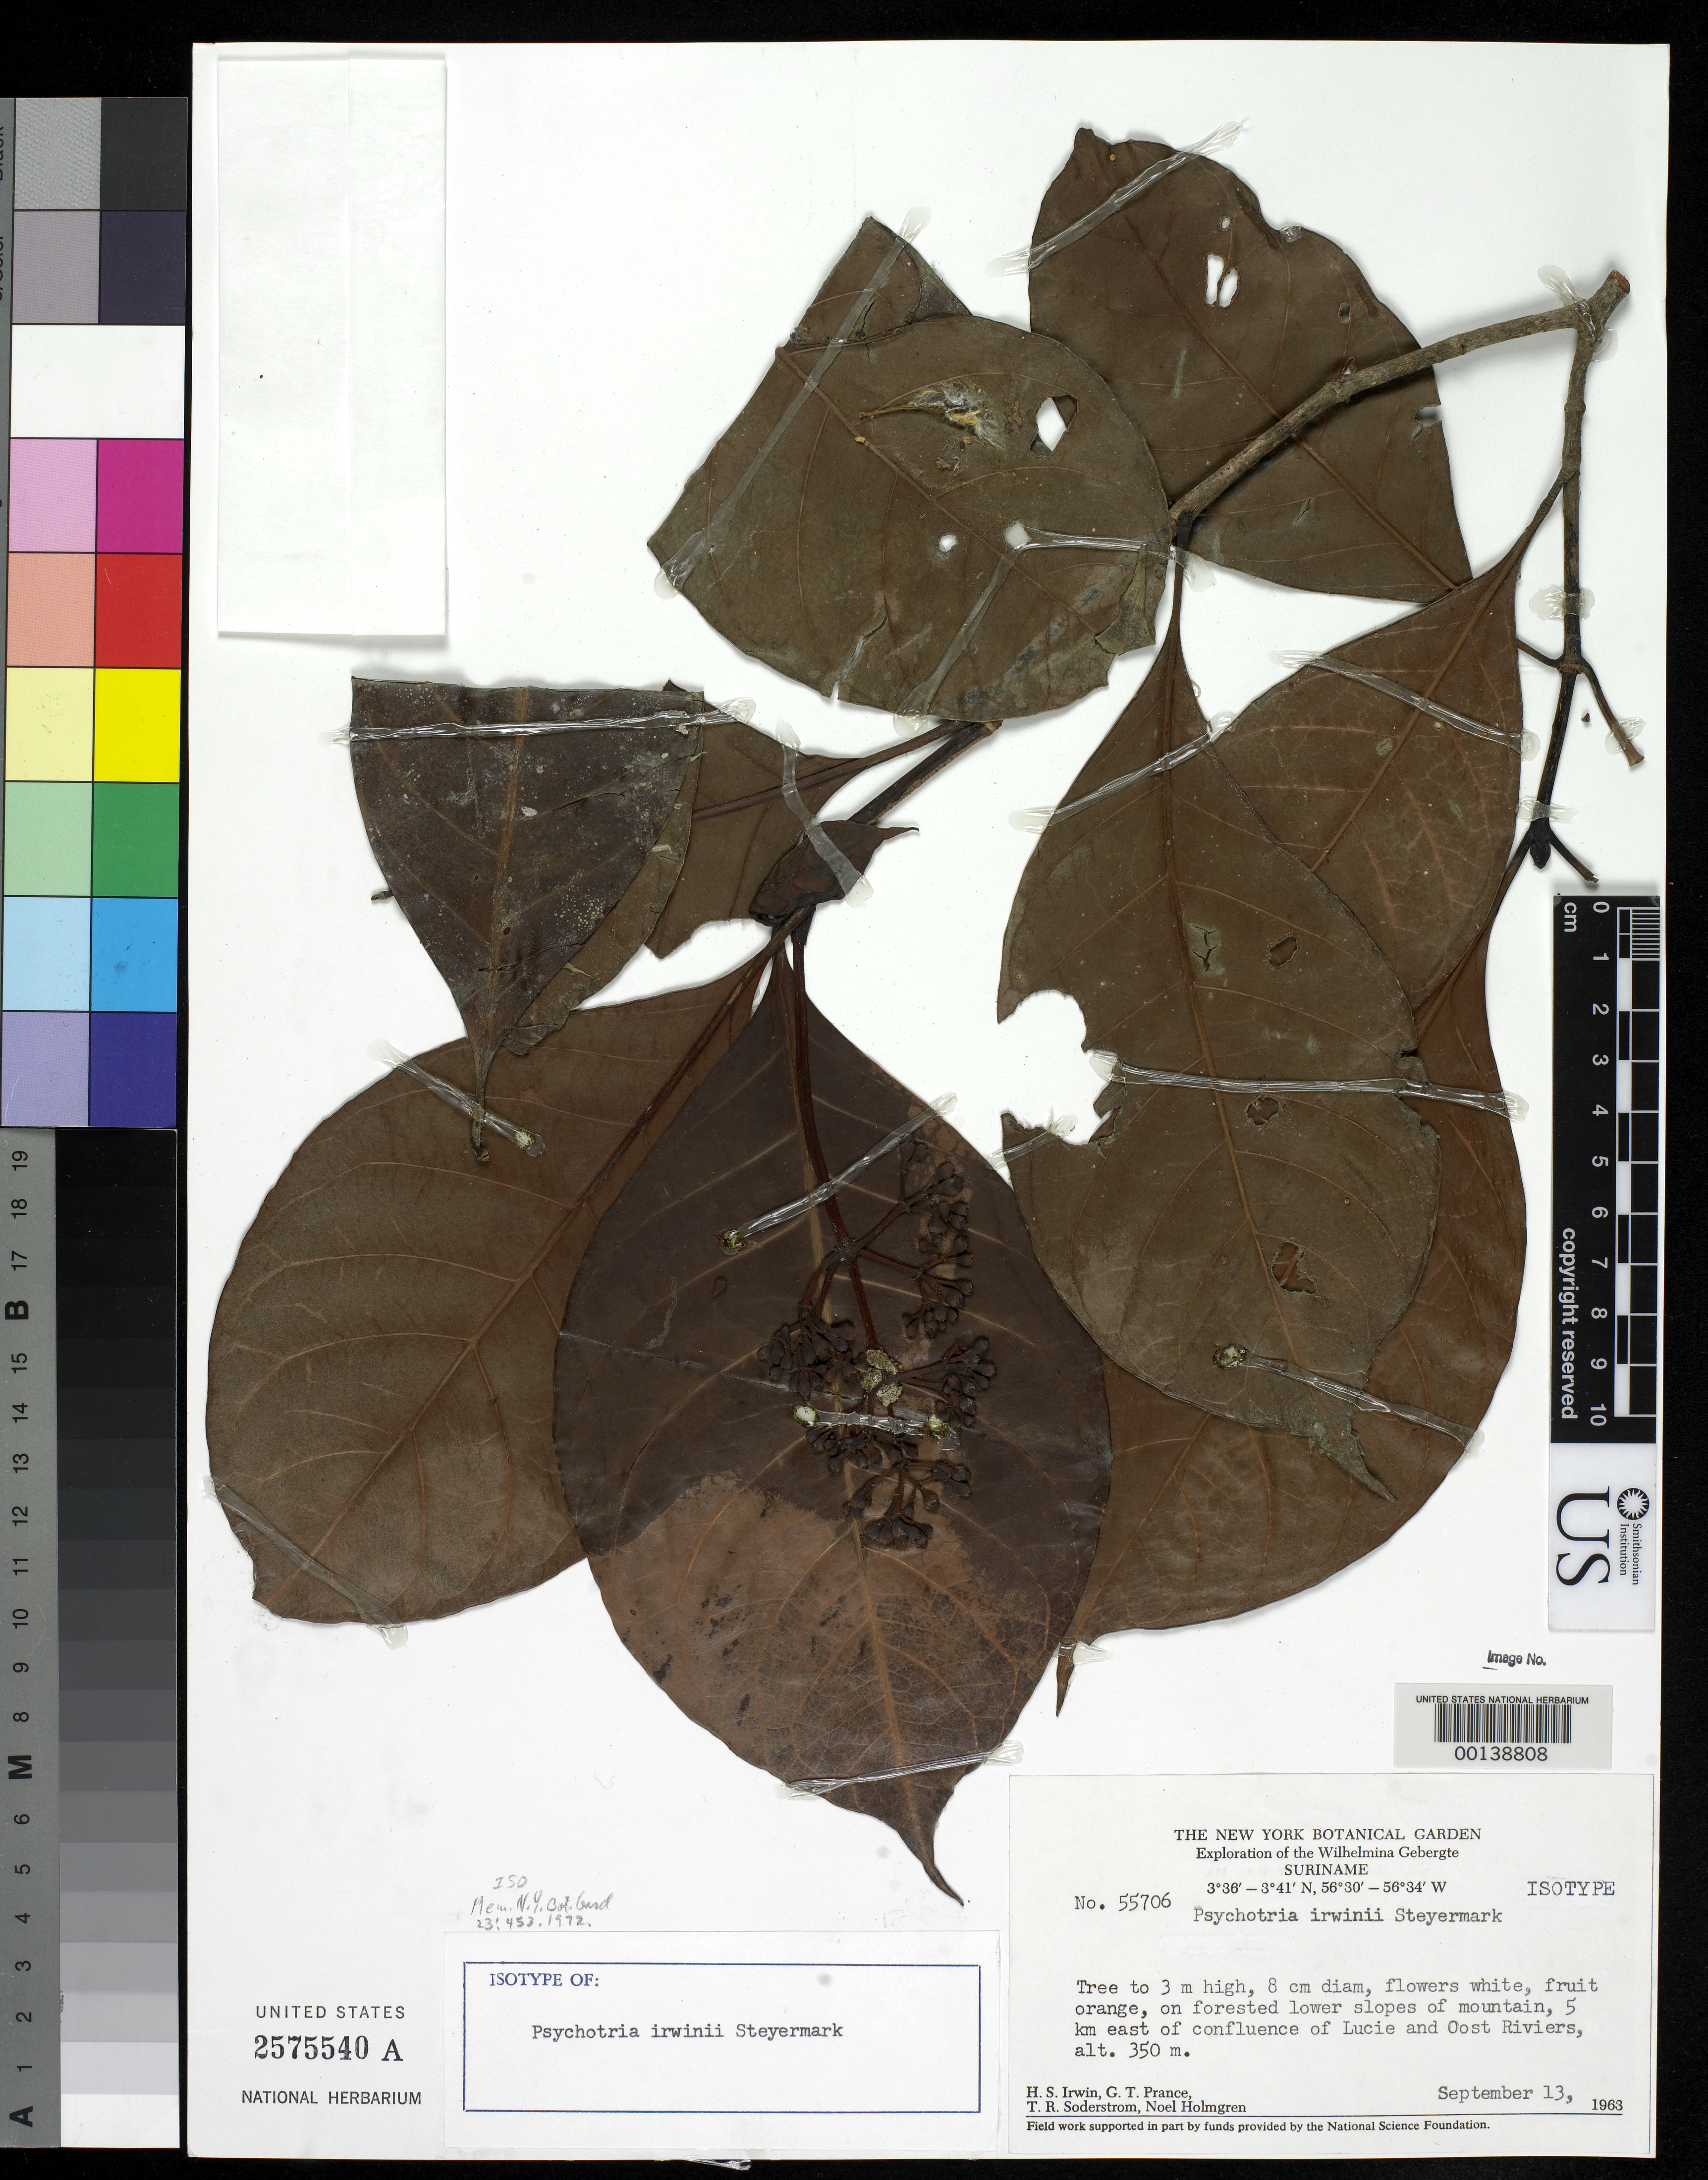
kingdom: Plantae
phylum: Tracheophyta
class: Magnoliopsida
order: Gentianales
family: Rubiaceae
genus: Psychotria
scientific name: Psychotria irwinii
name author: Steyerm.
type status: Isotype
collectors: H. Irwin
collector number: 55706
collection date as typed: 13 Sep 1963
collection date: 1963-09-13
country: Suriname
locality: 5 km. E of confluence of Luci and Oost rivers.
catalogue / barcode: US 2575540A